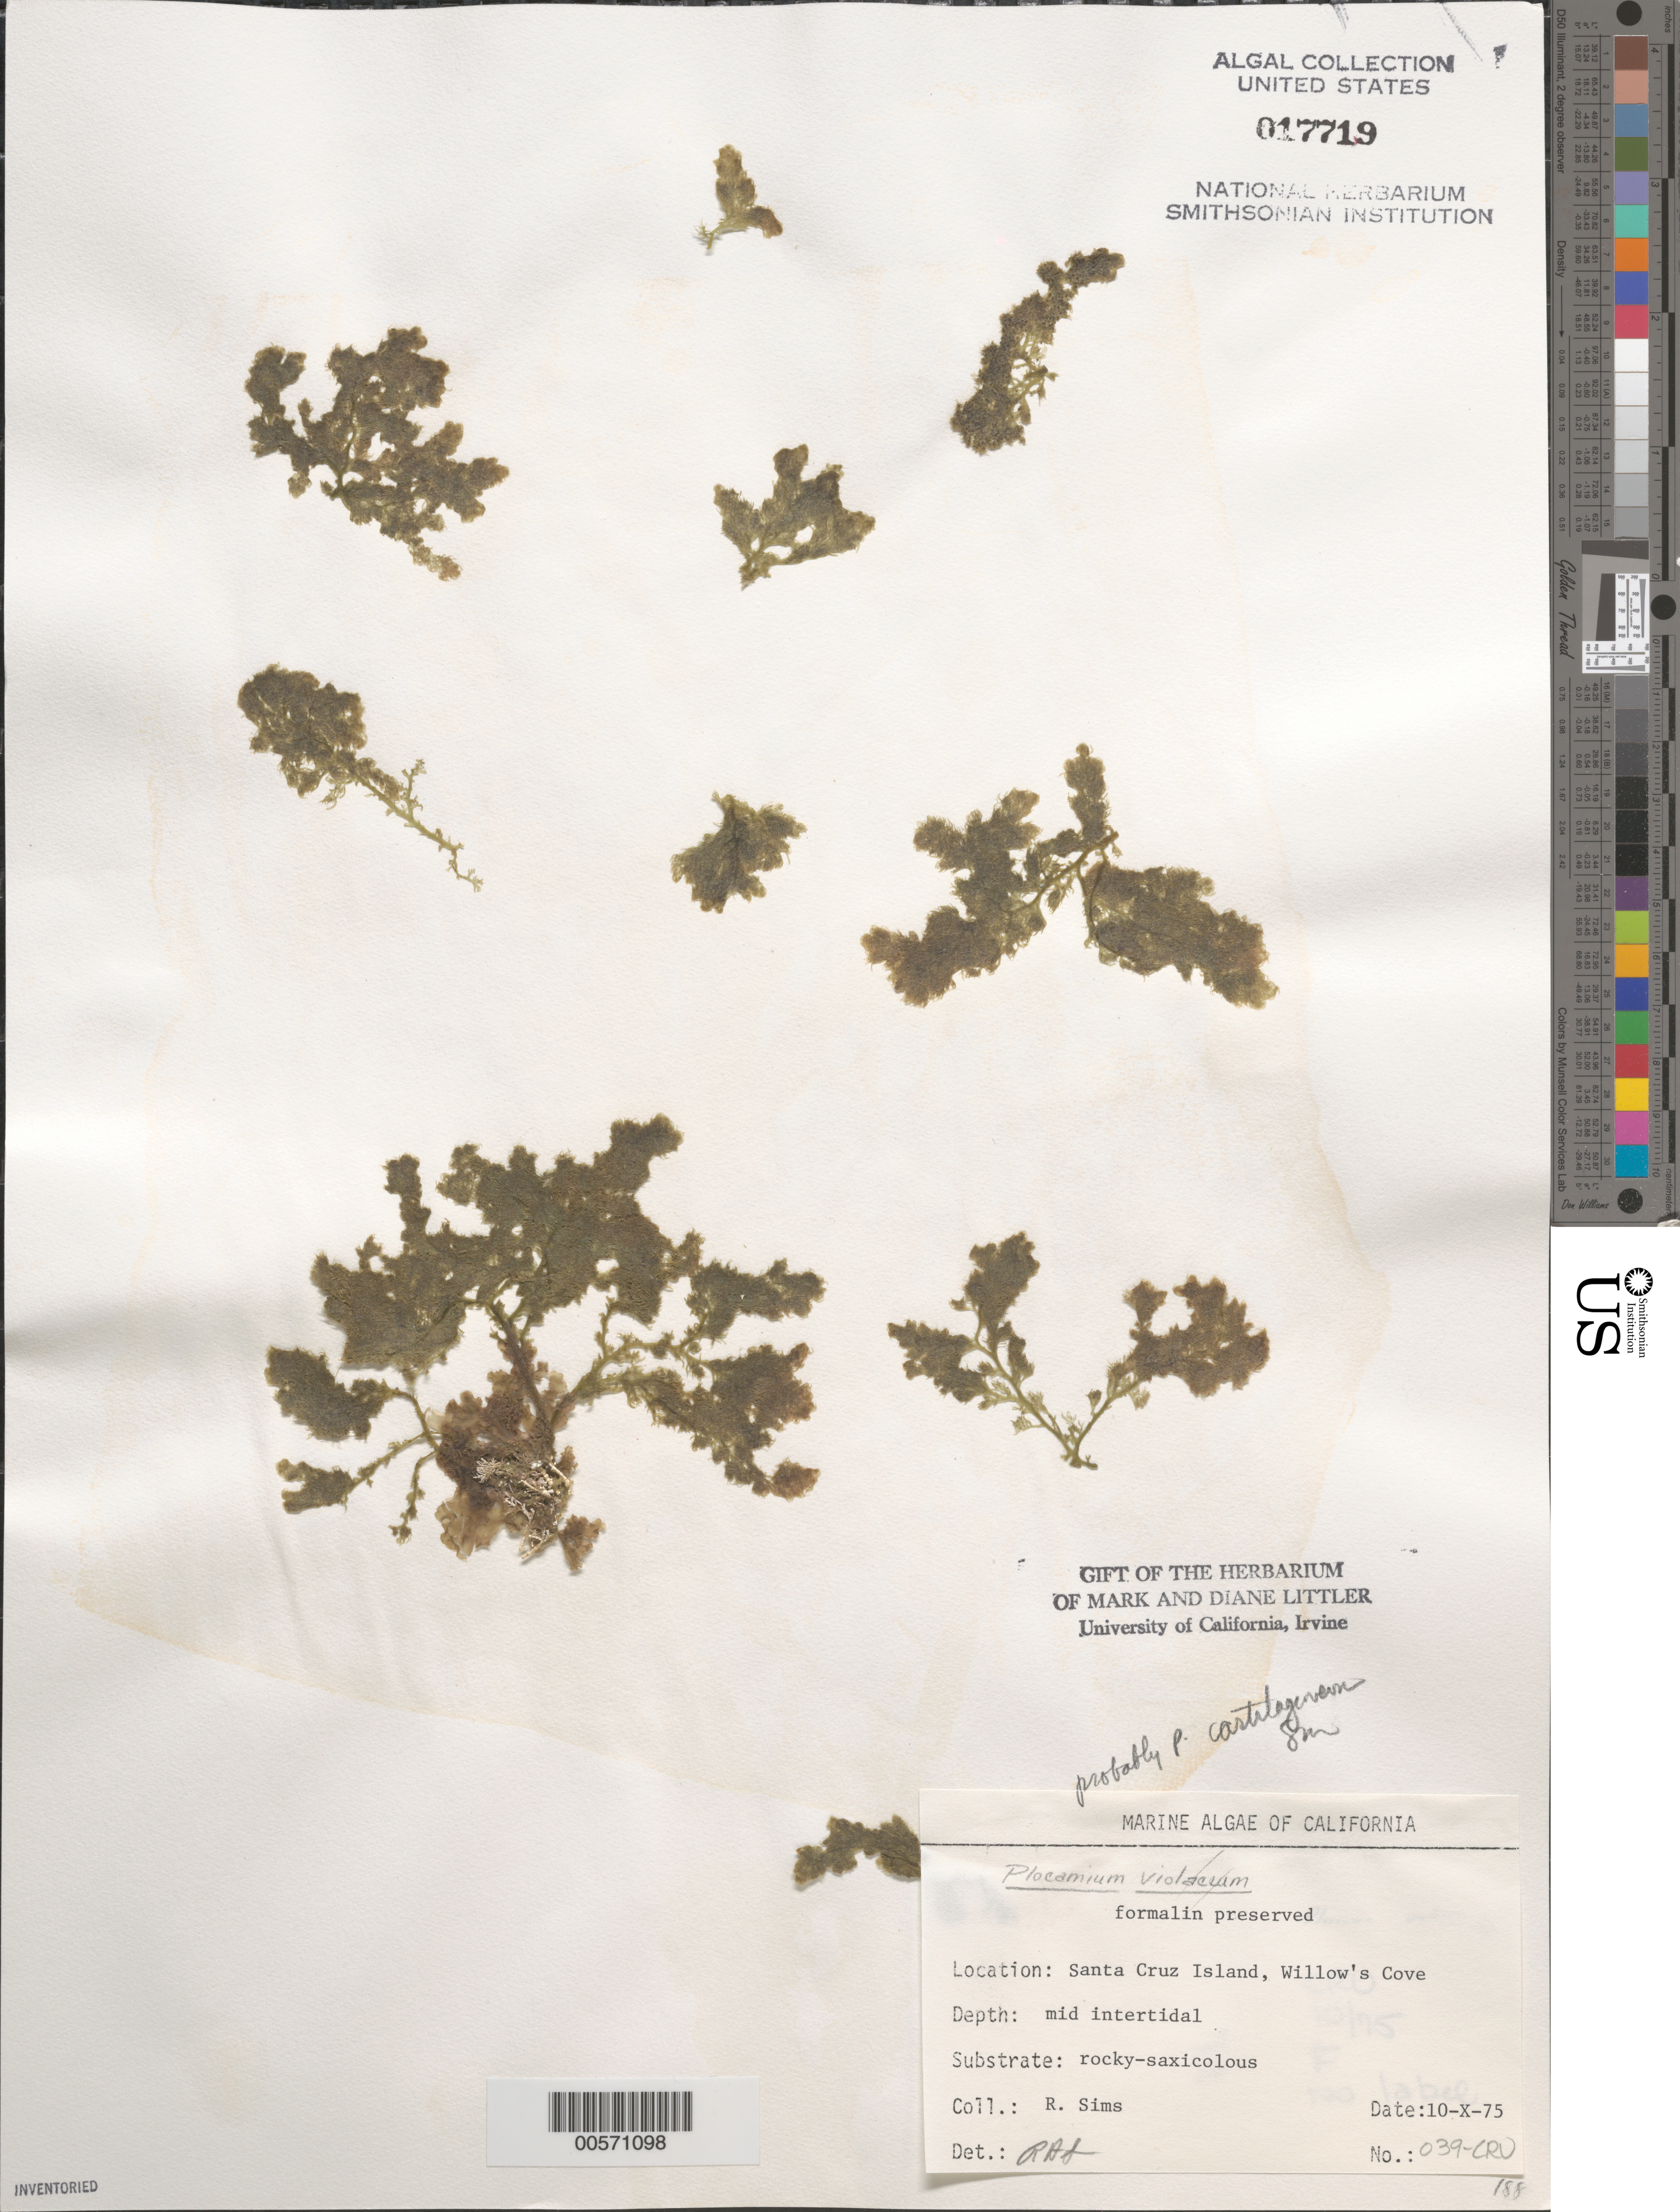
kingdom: Plantae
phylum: Rhodophyta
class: Florideophyceae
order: Plocamiales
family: Plocamiaceae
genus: Plocamium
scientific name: Plocamium cartilagineum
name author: (L.) P.S. Dixon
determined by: Murray, S. N.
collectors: R. H. Sims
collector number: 039-CRU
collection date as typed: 10 Oct 1975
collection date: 1975-10-10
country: United States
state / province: California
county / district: Santa Barbara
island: Santa Cruz Island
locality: Willows Cove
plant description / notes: BLM-SOCALBIGHT Rocky Intertidal Survey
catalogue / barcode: US 17719